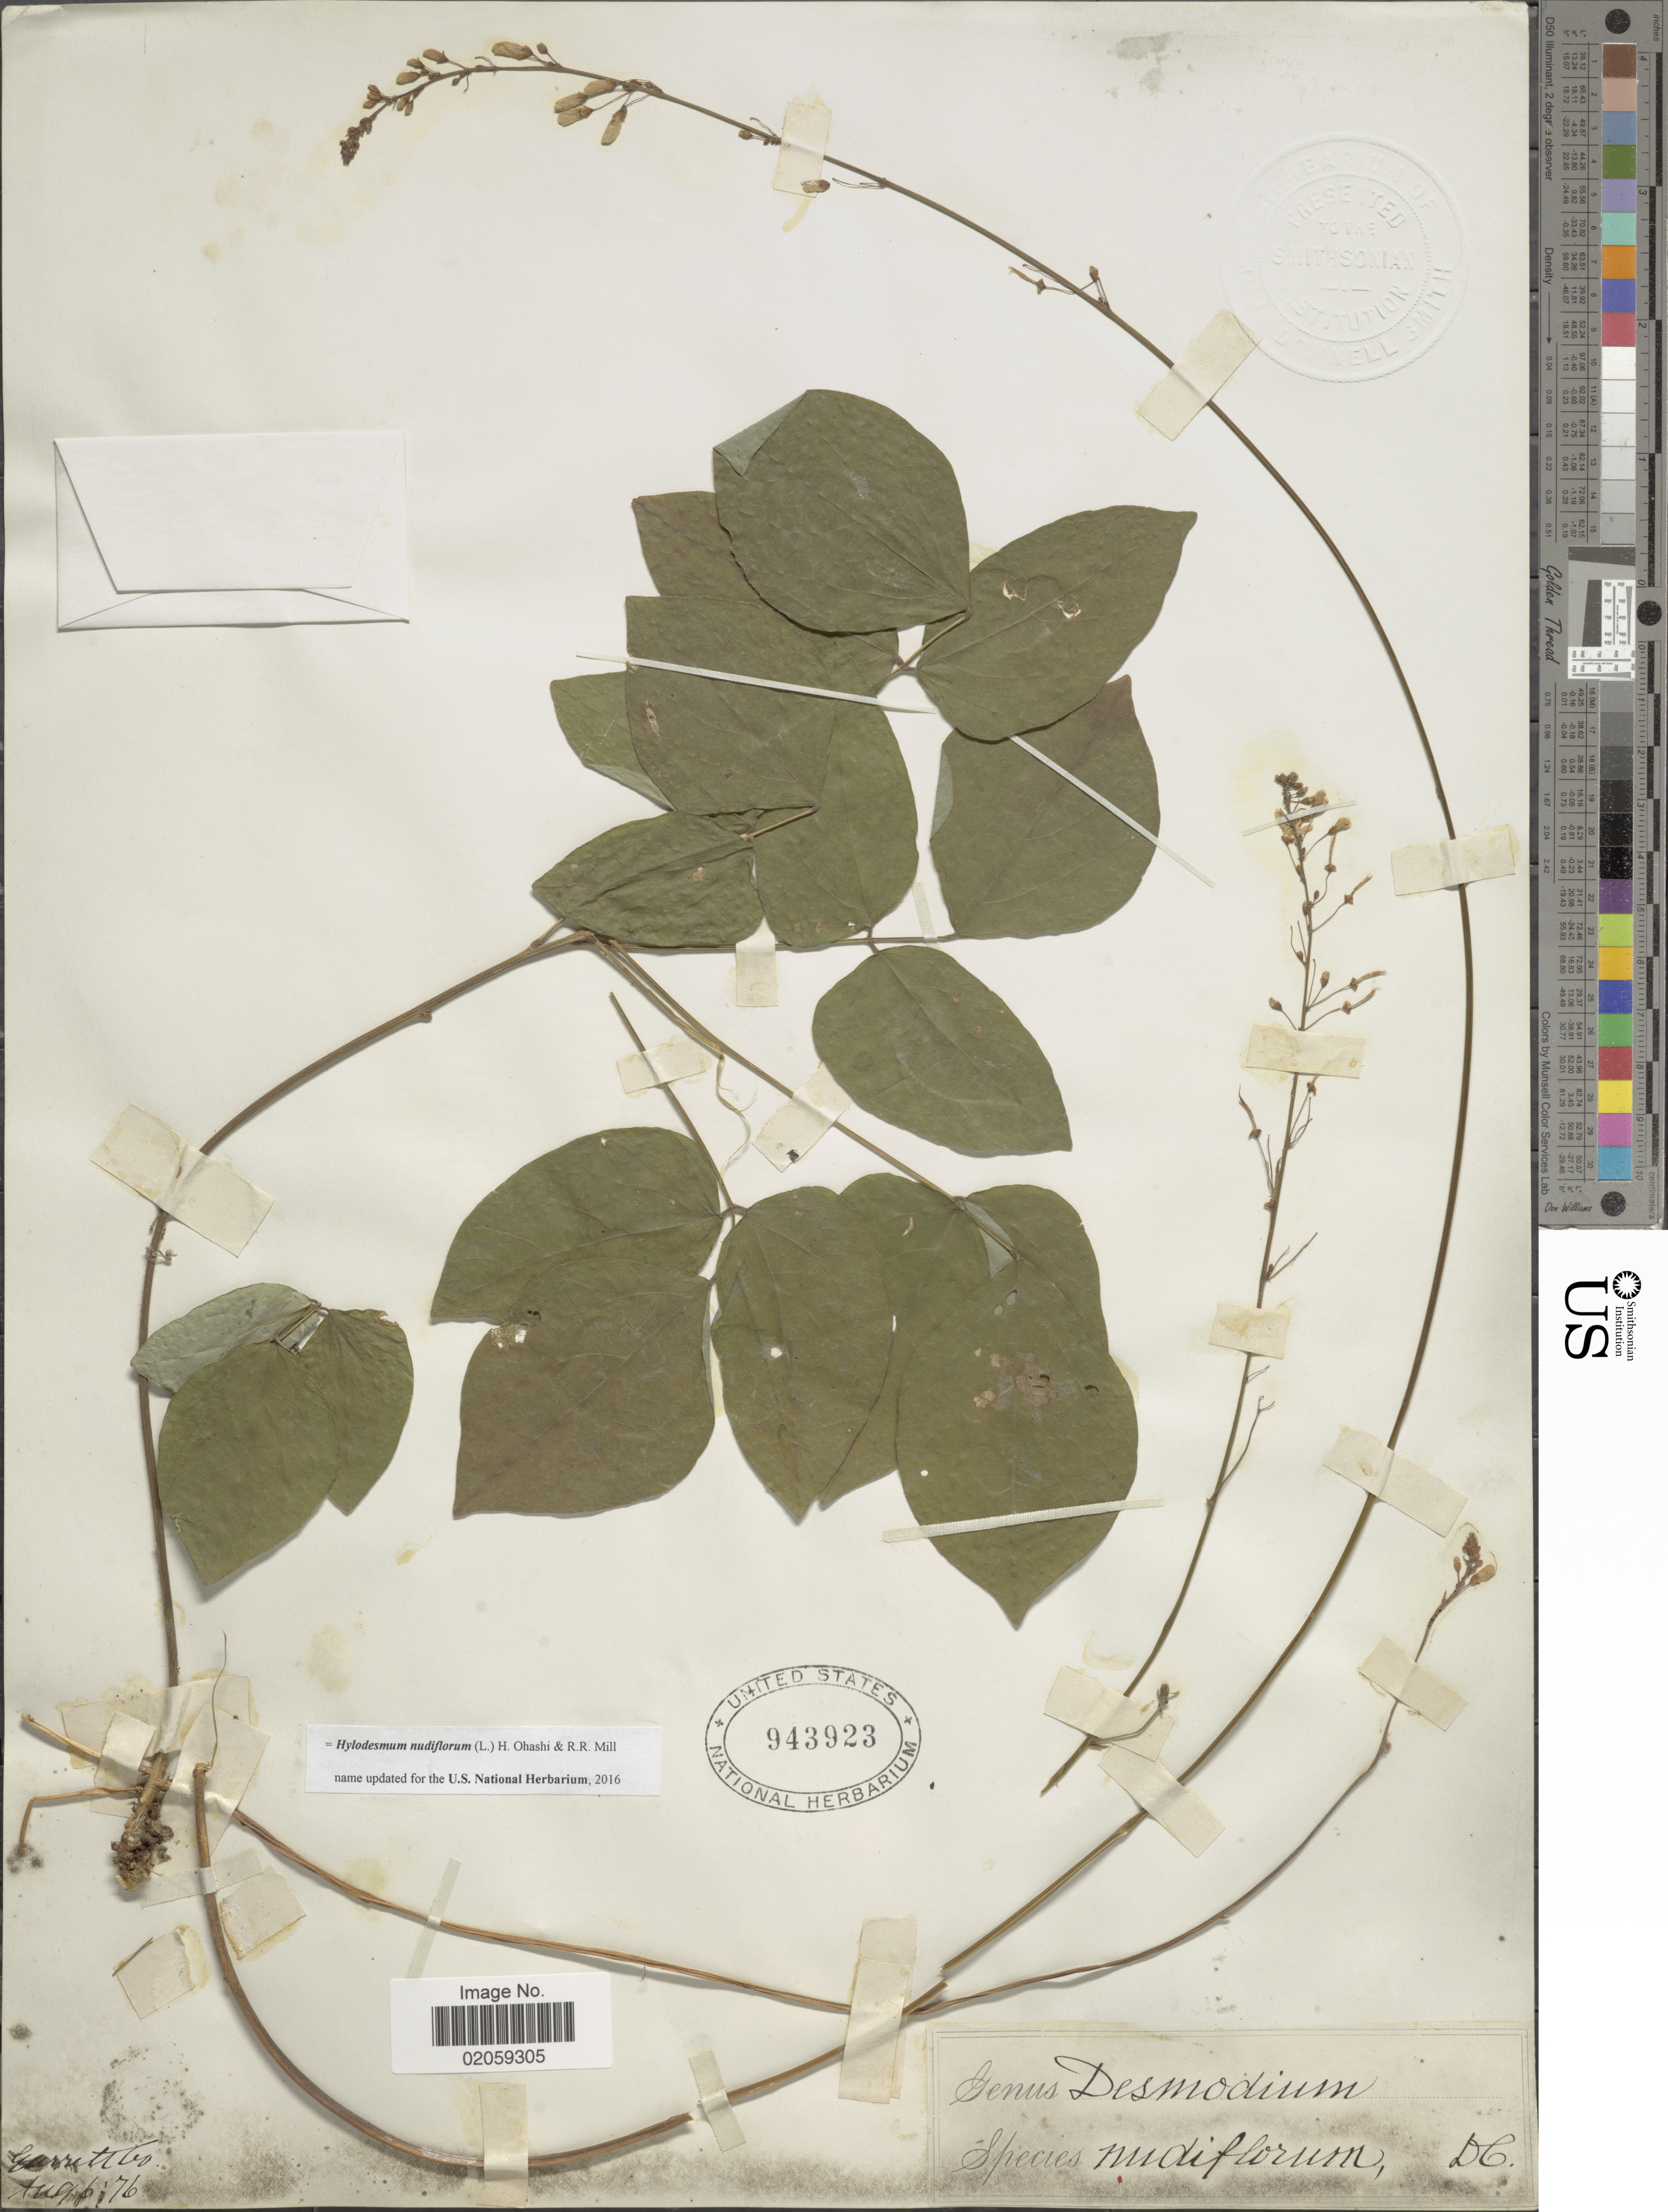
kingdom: Plantae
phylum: Tracheophyta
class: Magnoliopsida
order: Fabales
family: Fabaceae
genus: Hylodesmum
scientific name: Hylodesmum nudiflorum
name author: (L.) H. Ohashi & R.R. Mill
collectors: ex Herb. John Donnell Smith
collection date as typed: Transcribed d/m/y: 6/8/76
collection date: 1876-08-06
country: United States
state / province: Maryland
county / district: Garrett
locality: Garrett Co.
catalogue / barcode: US 943923